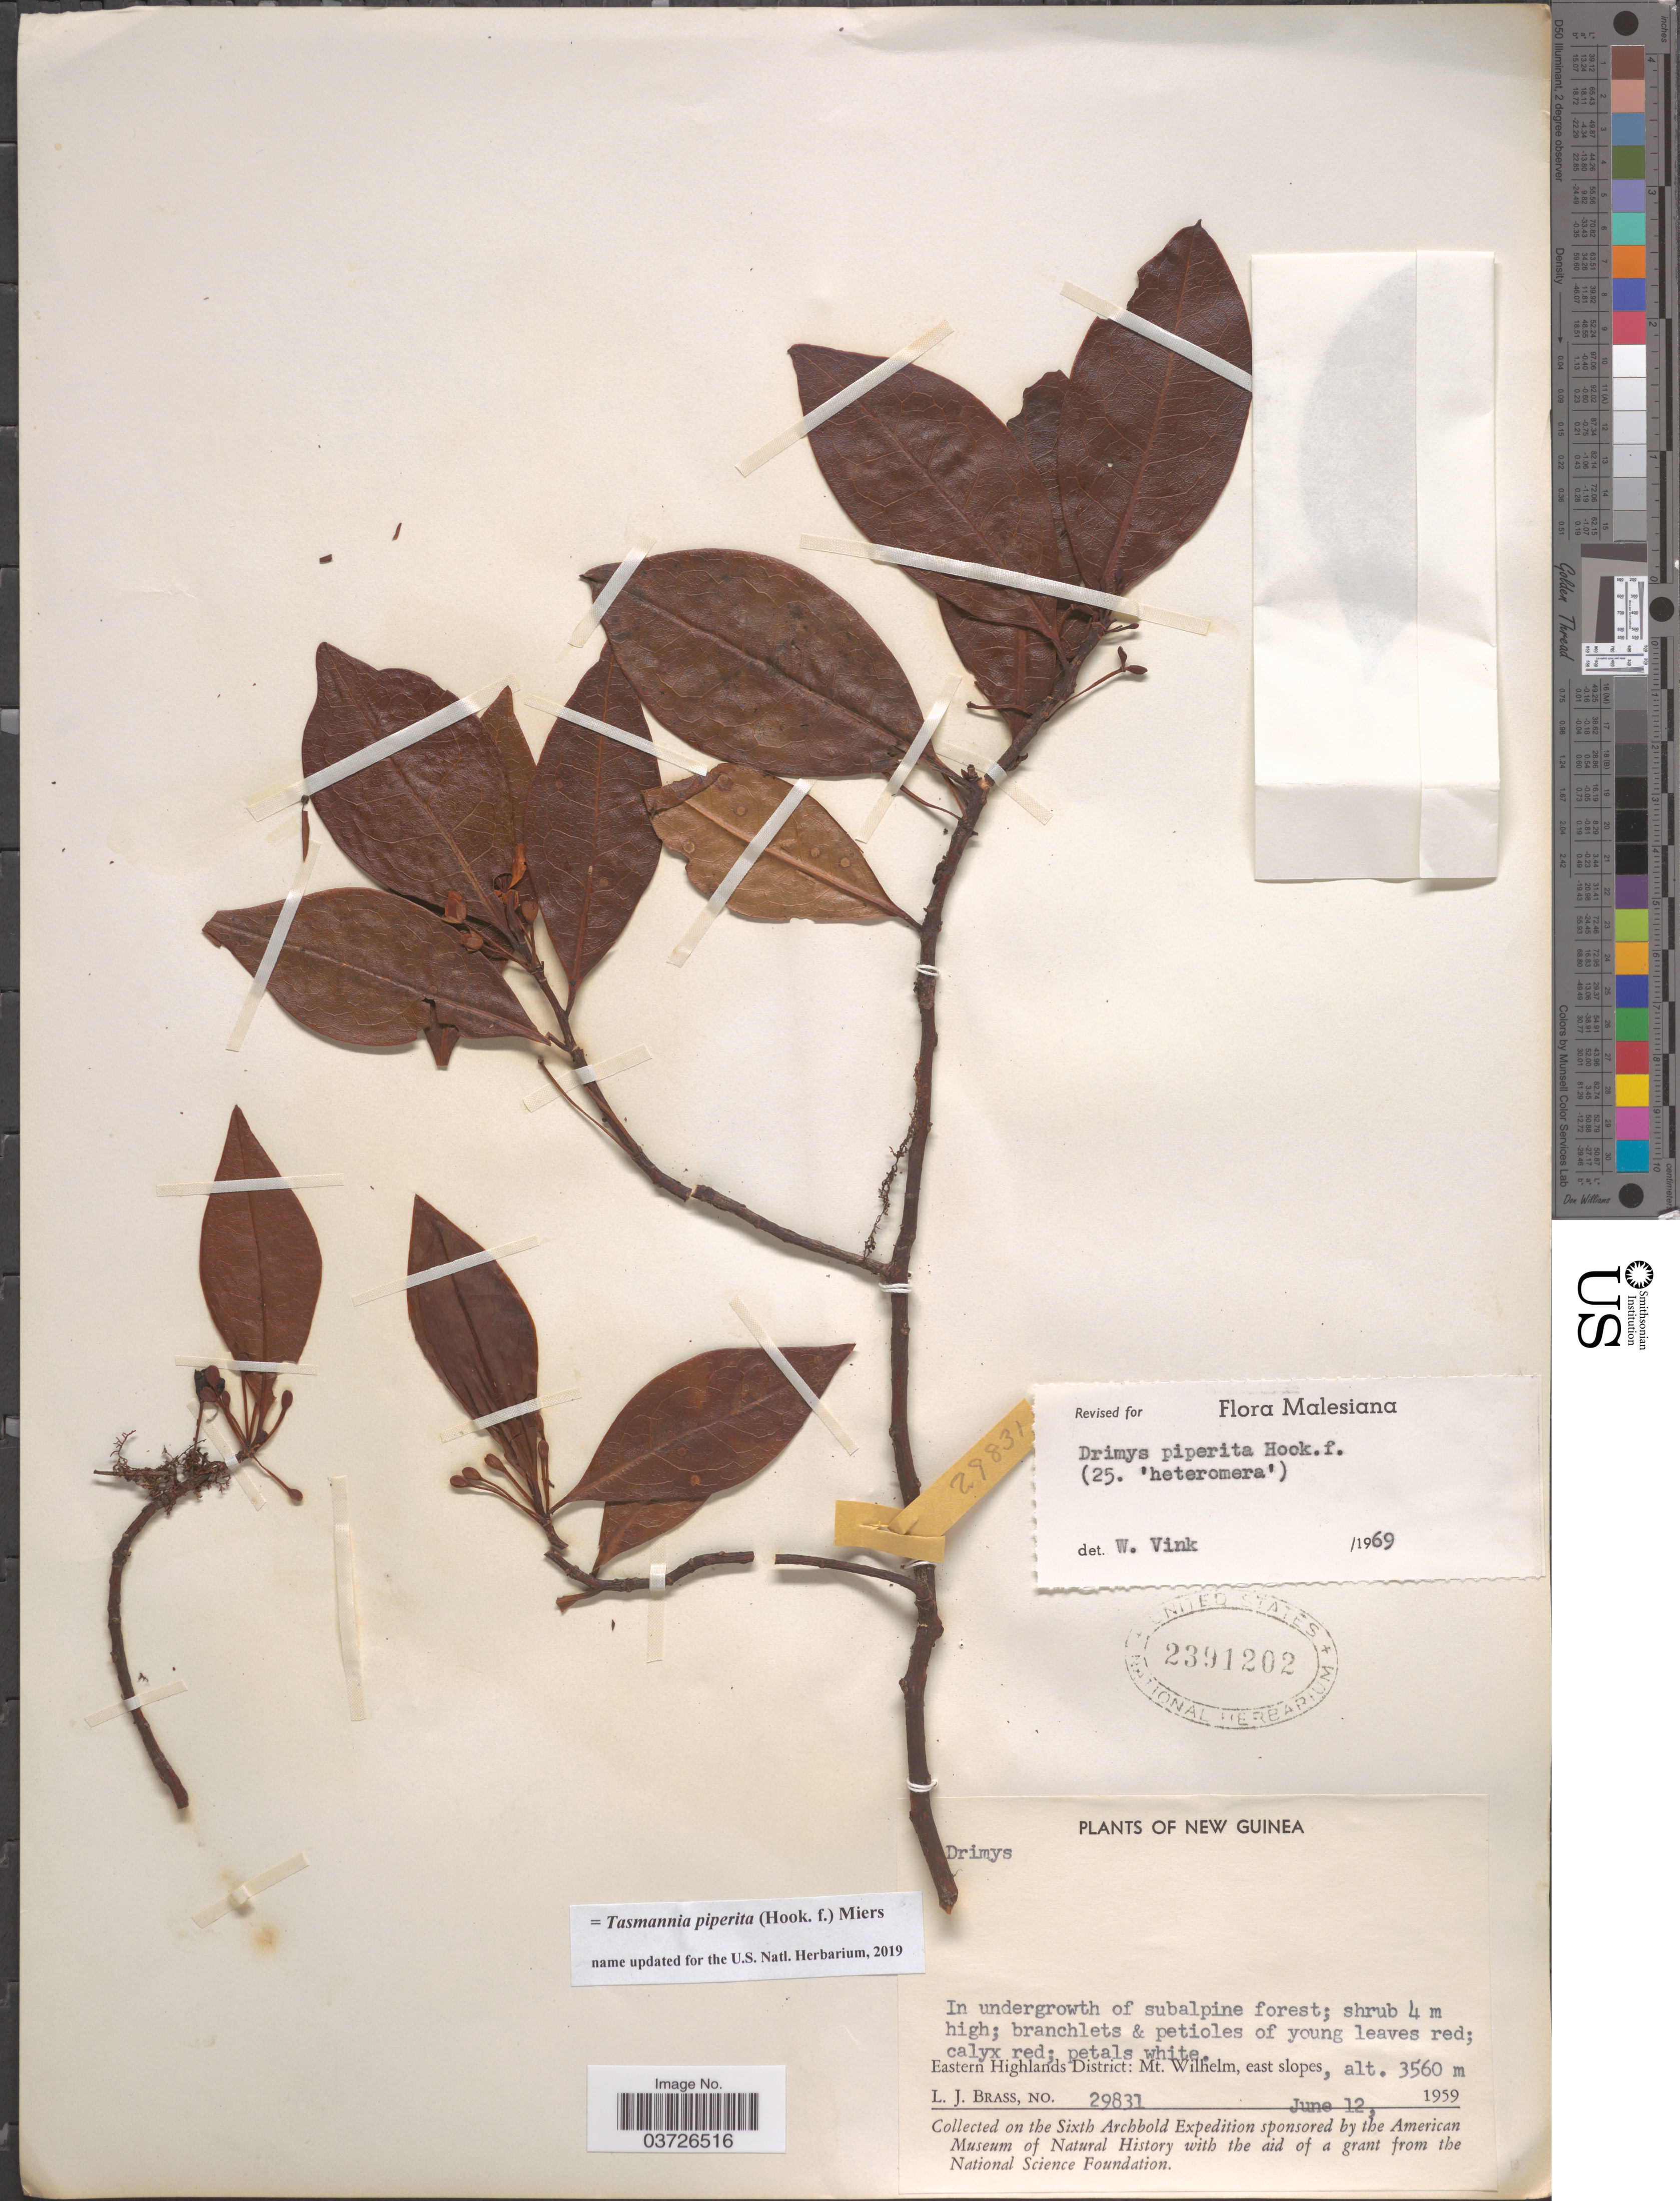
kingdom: Plantae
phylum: Tracheophyta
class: Magnoliopsida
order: Canellales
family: Winteraceae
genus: Tasmannia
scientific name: Tasmannia piperita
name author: (Hook. f.) Miers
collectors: L. J. Brass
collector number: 29831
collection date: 1959-06-12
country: Papua New Guinea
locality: New Guinea. Eastern Highlands District: Mt. Wilhelm, east slopes.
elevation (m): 3560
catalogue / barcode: US 2391202